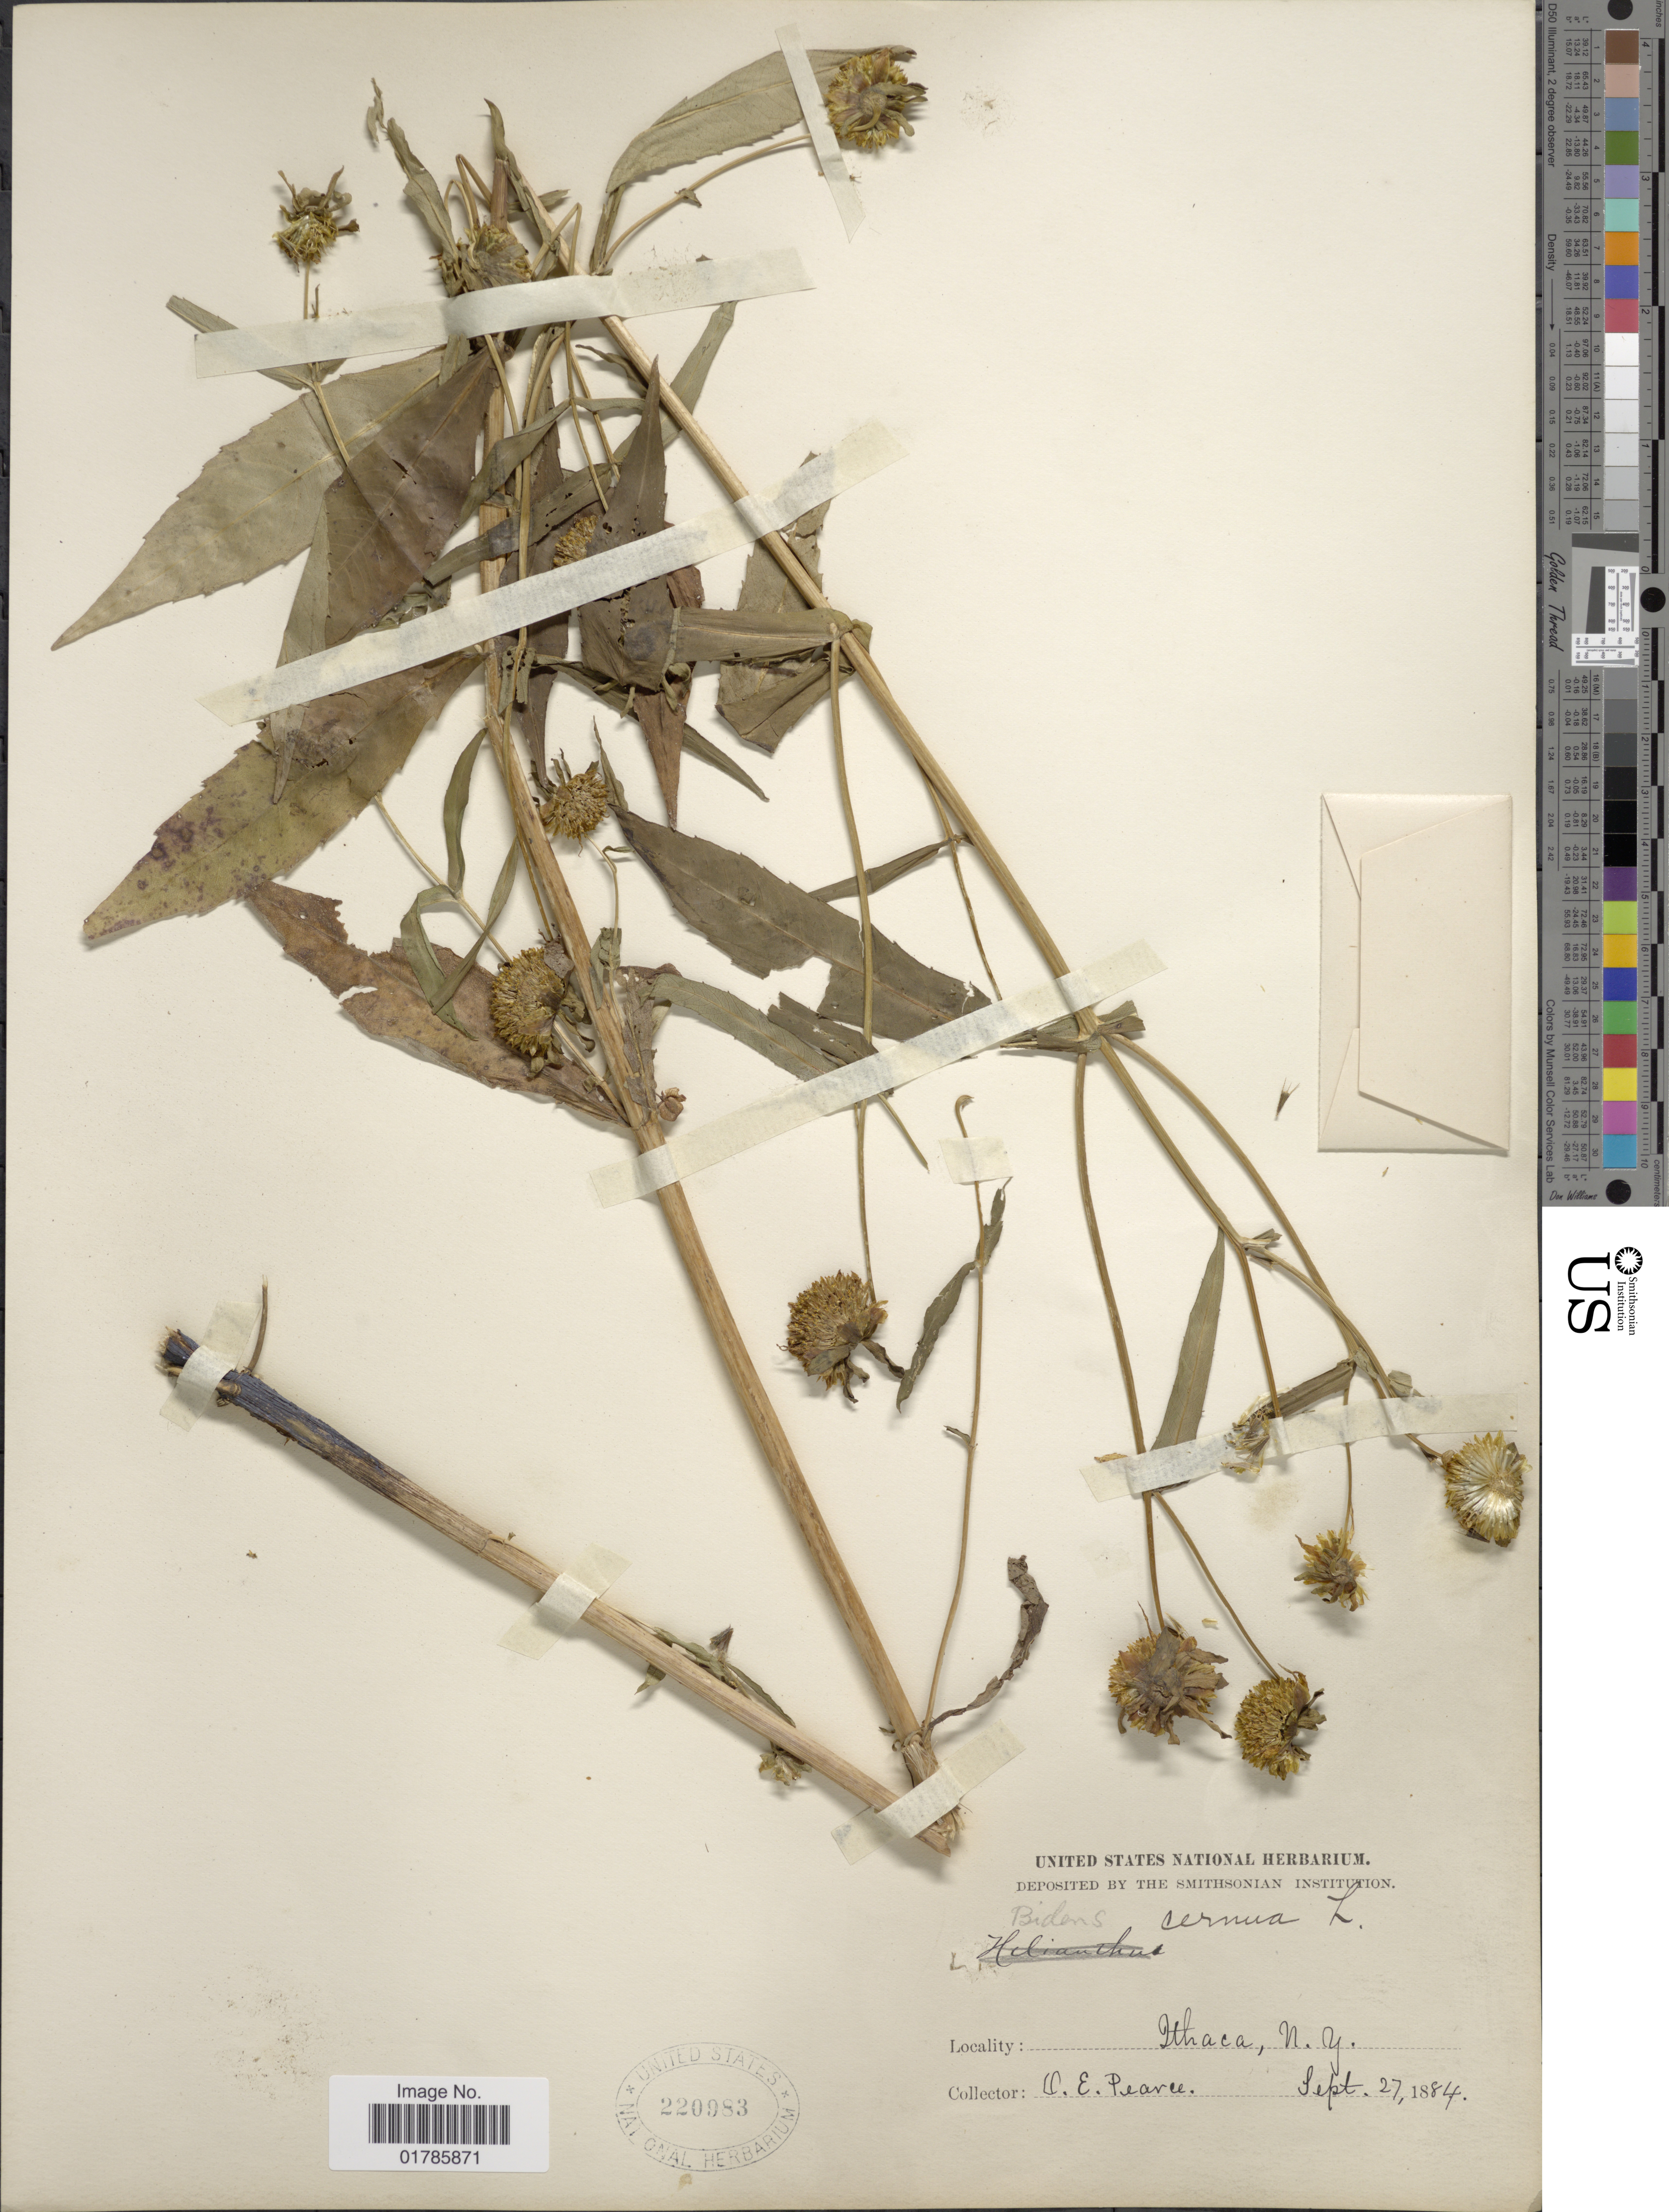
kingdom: Plantae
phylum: Tracheophyta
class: Magnoliopsida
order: Asterales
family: Asteraceae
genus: Bidens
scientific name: Bidens cernua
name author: L.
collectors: O. E. Pearce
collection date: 1884-09-27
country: United States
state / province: New York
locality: Ithaca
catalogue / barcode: US 220983